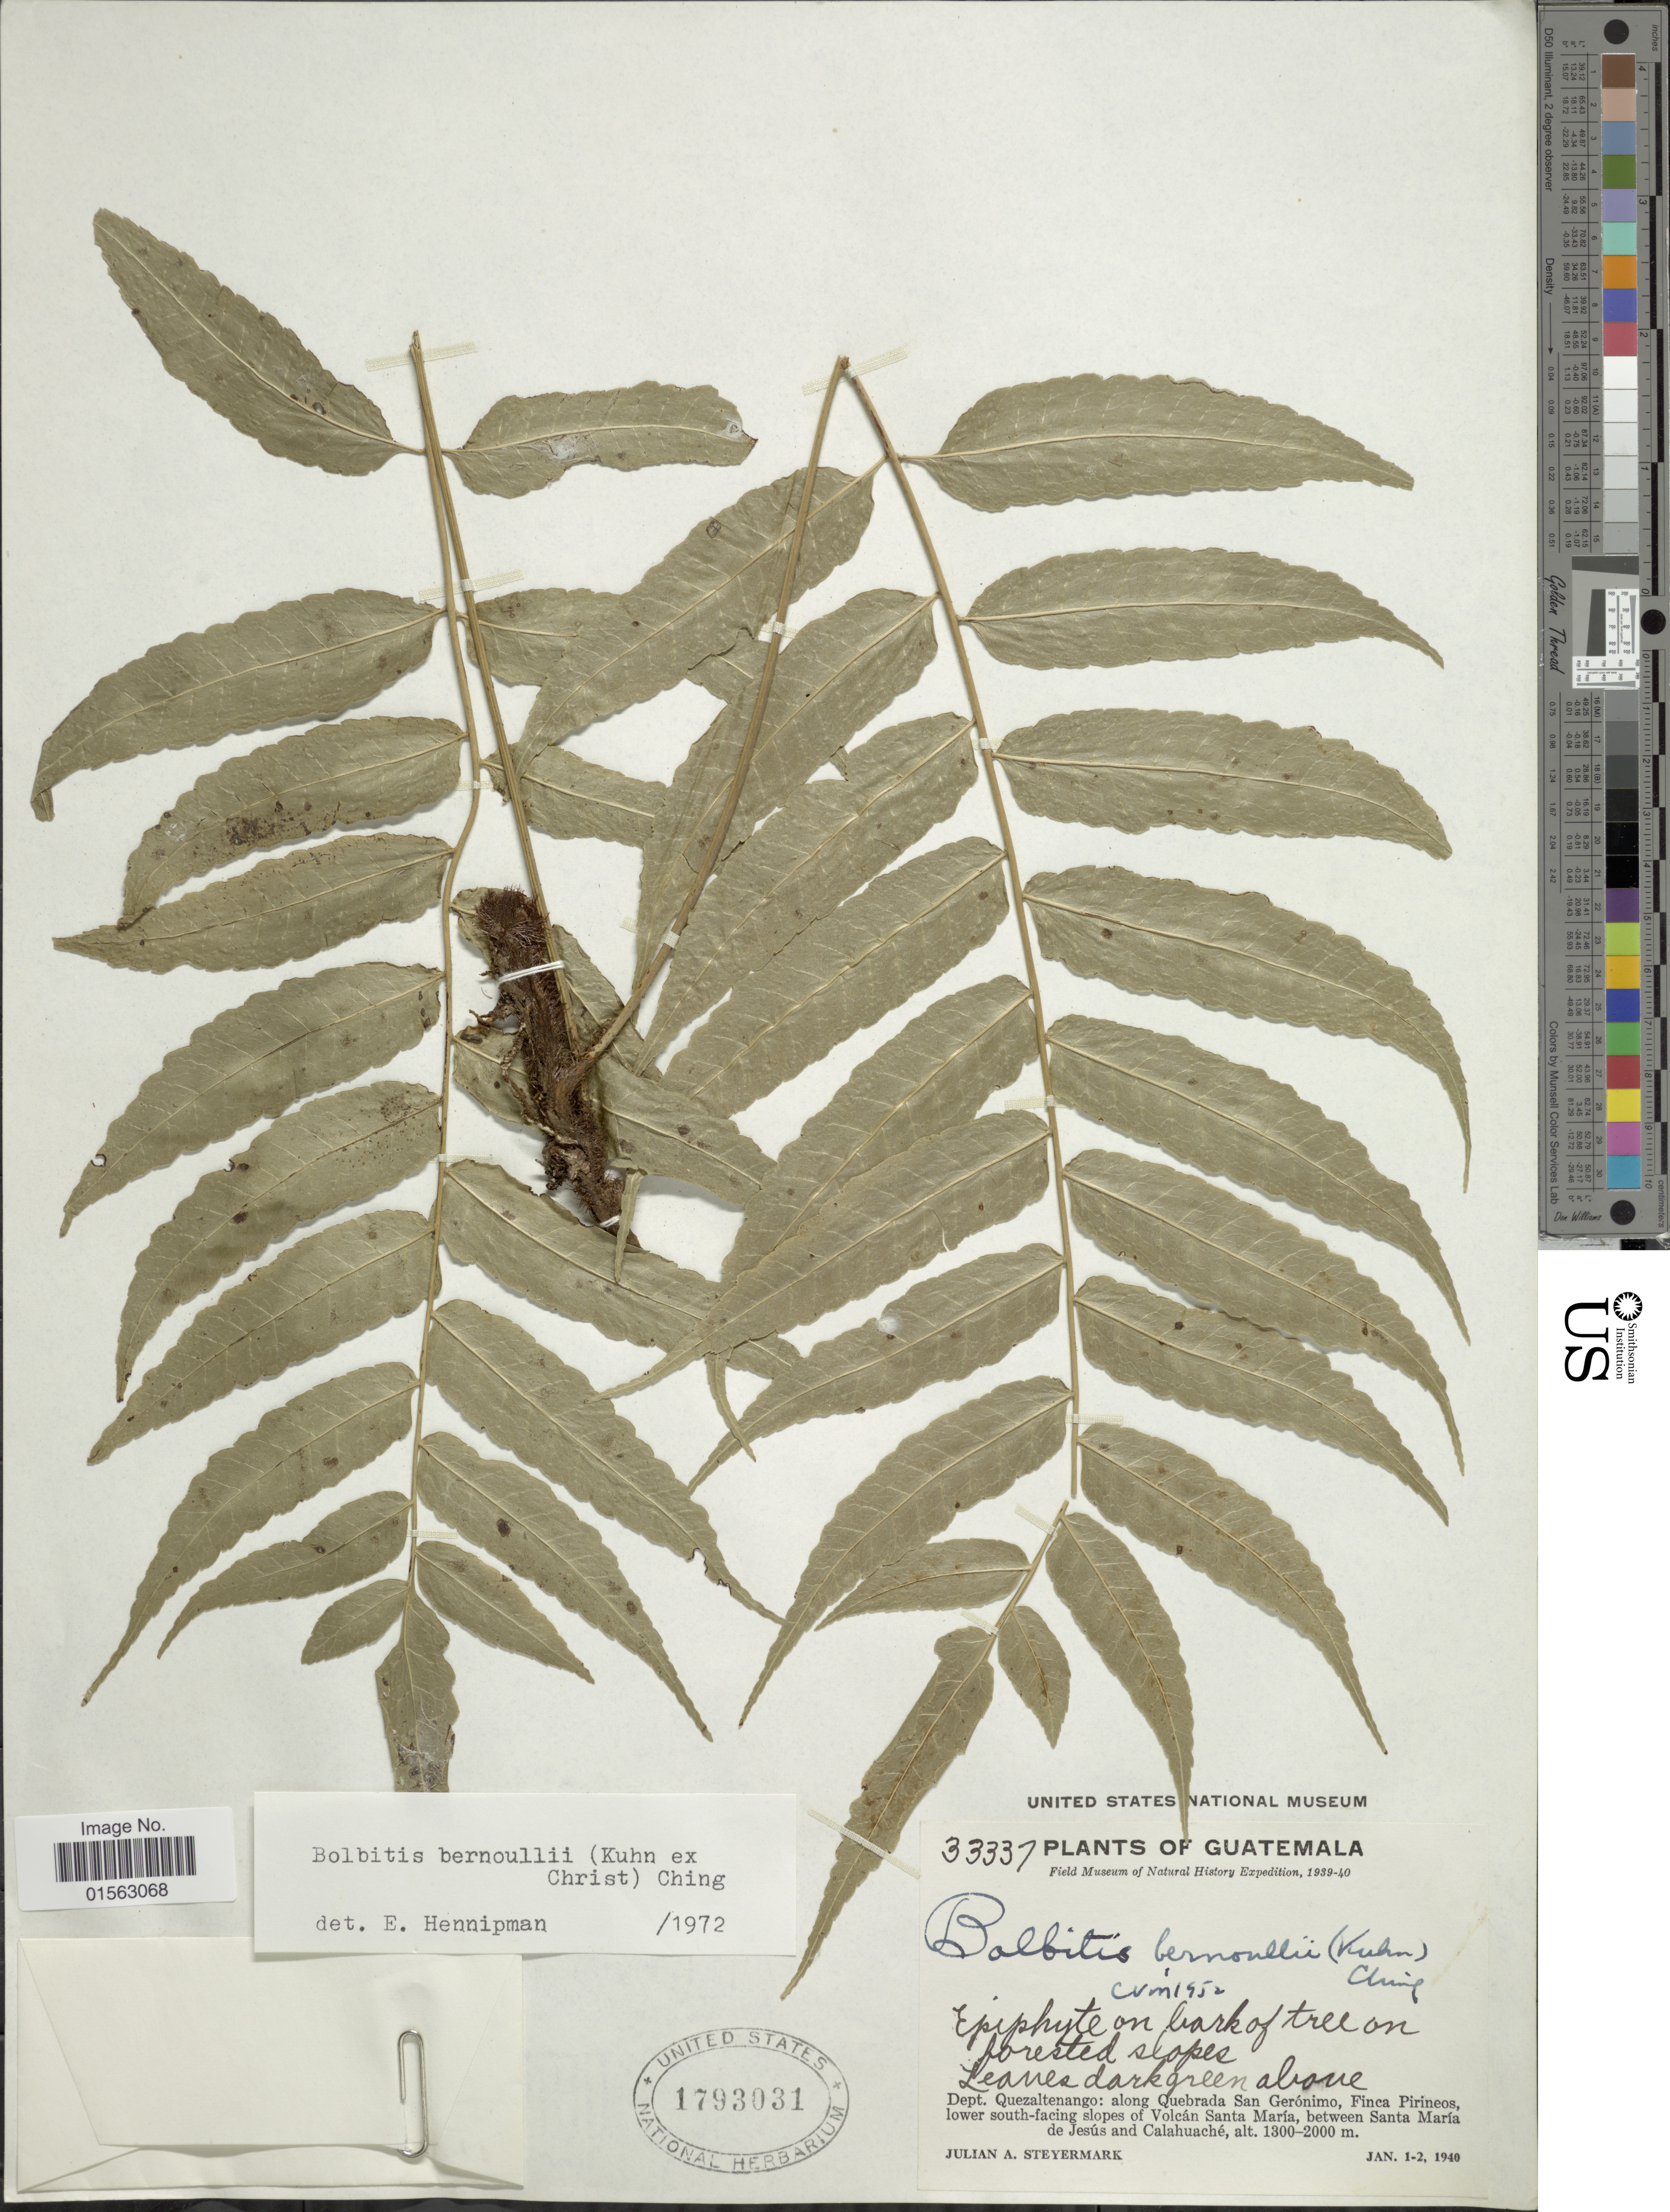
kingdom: Plantae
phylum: Tracheophyta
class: Polypodiopsida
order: Polypodiales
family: Dryopteridaceae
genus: Mickelia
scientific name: Mickelia bernoullii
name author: (Kuhn ex Christ) R.C. Moran et al.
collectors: J. Steyermark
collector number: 33337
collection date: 1940-01-01/1940-01-02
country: Guatemala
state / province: Quetzaltenango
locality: Guatemala, along Quebrada San Gerónimo, Finca Pirineos, lower south-facing slopes of Volcán Santa María de Jesús and Calahuaché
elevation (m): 1300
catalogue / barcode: US 1793031